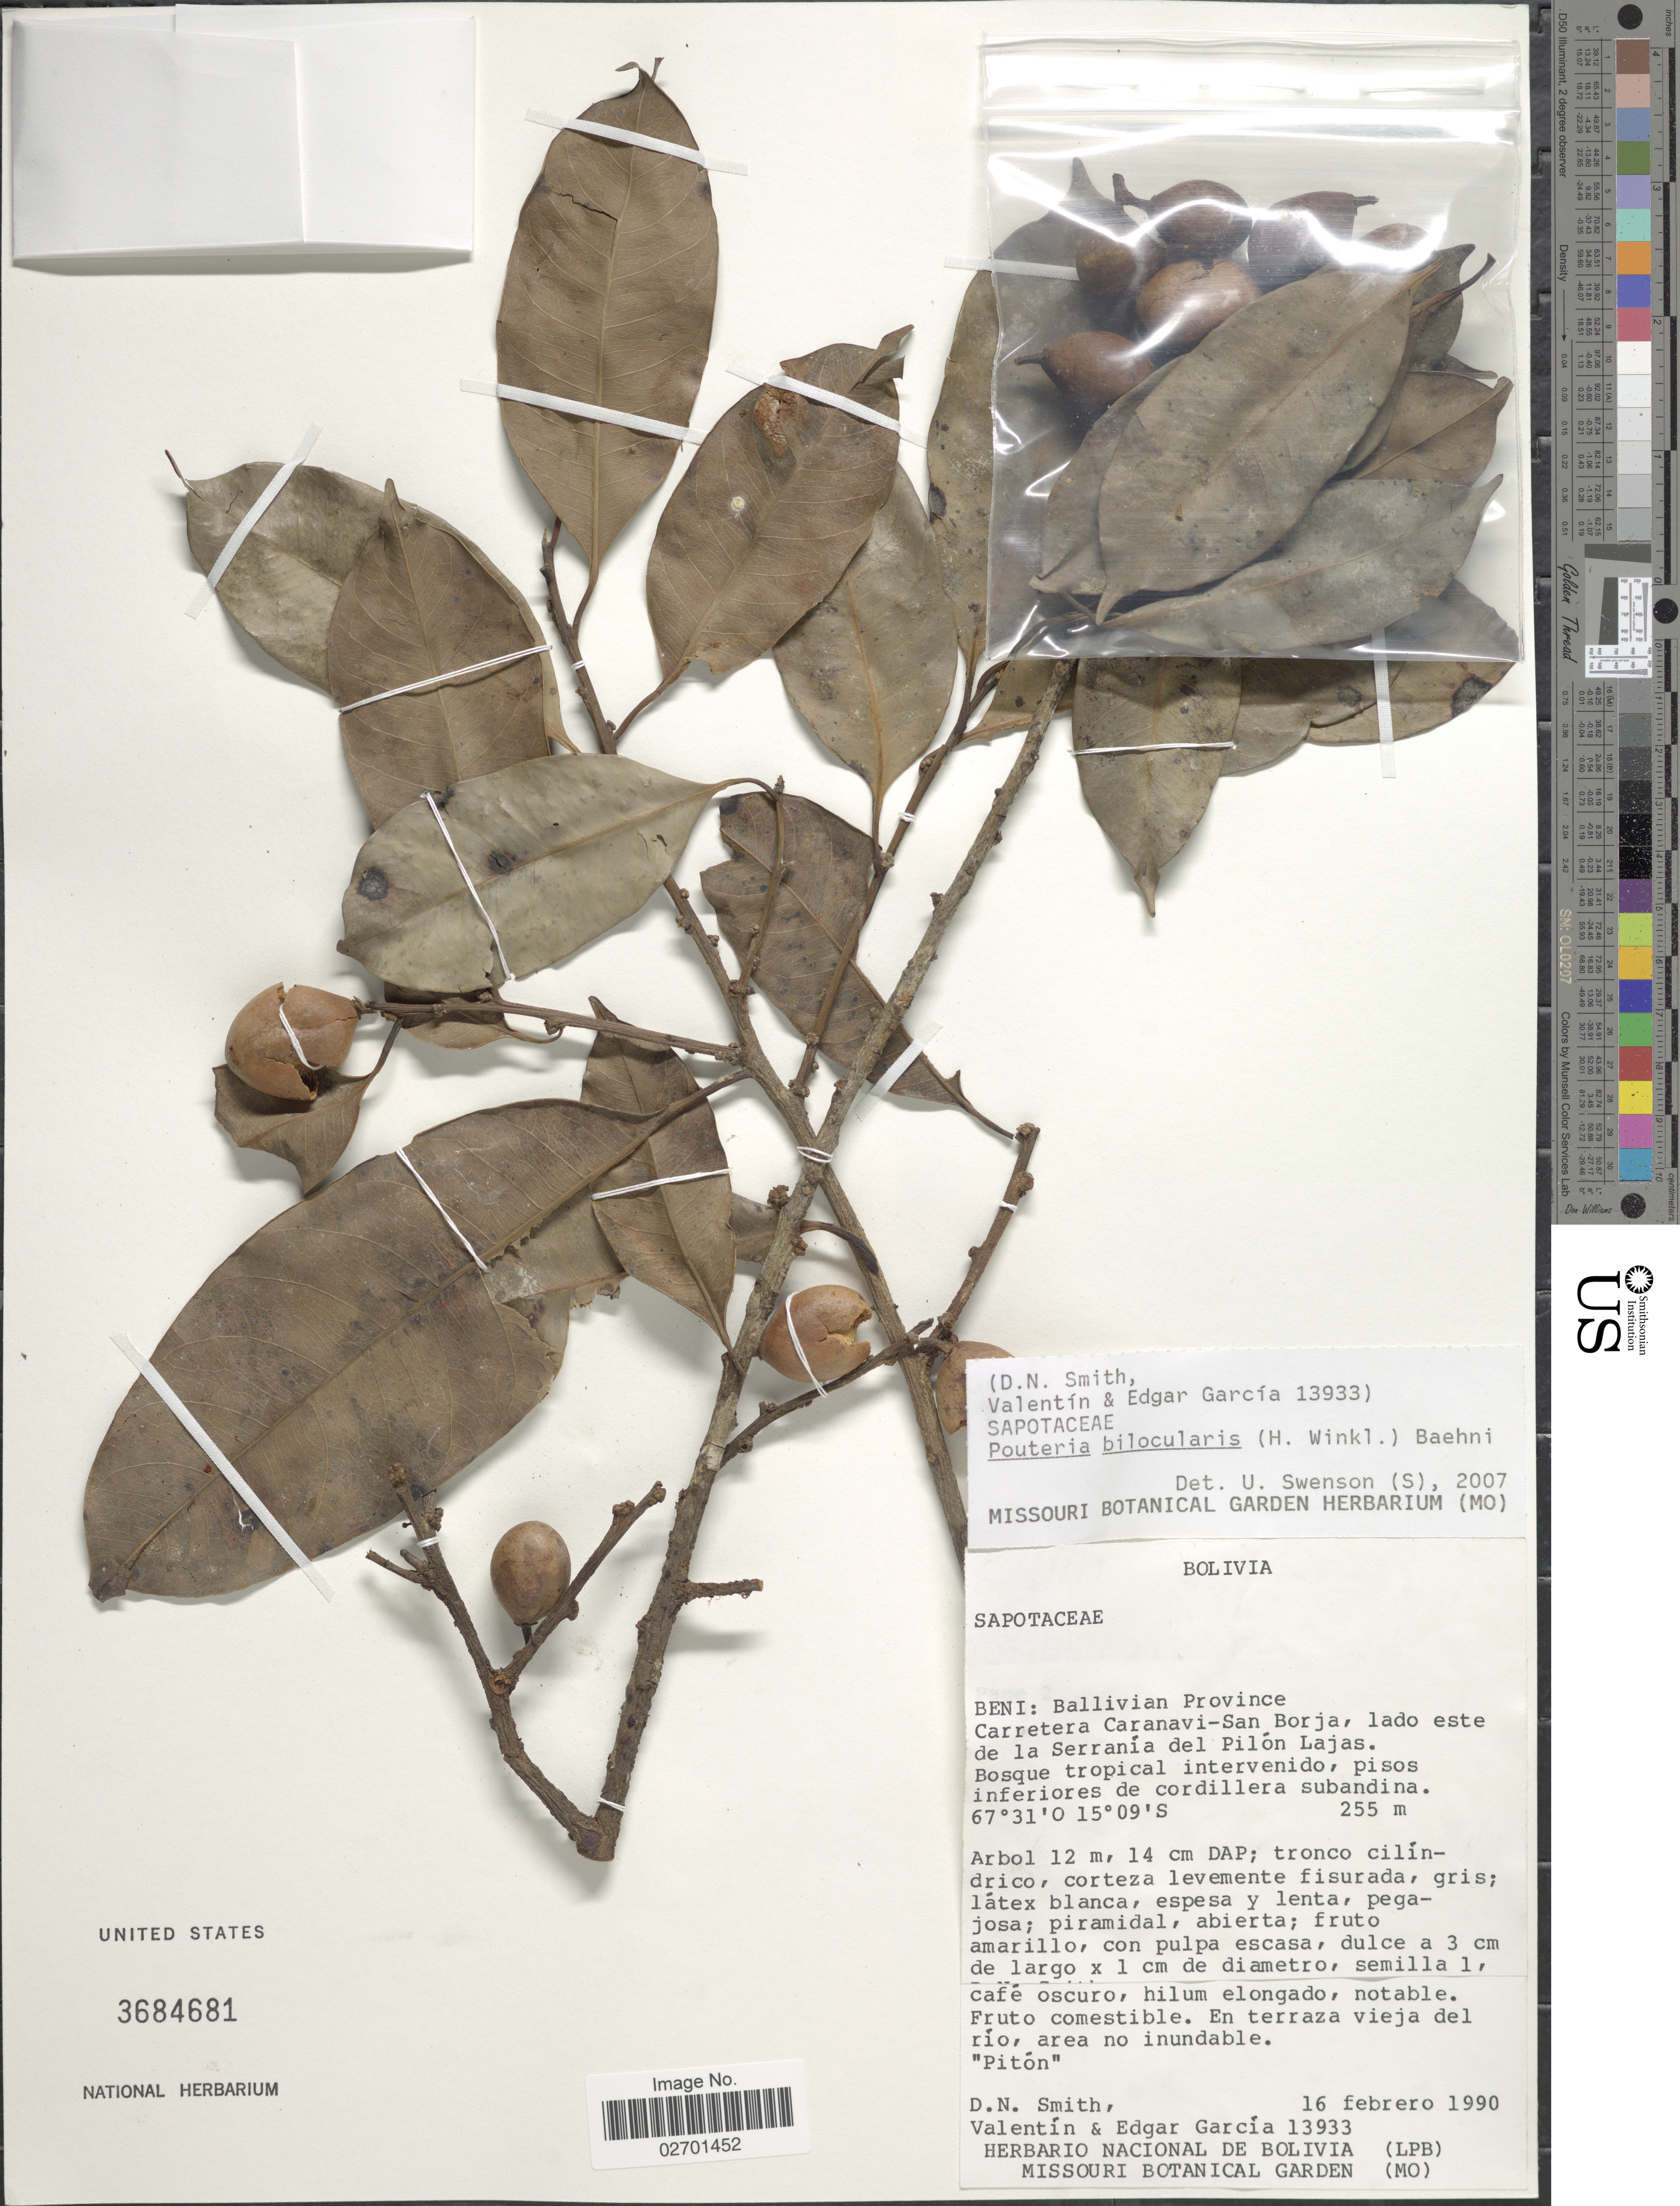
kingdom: Plantae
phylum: Tracheophyta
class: Magnoliopsida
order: Ericales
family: Sapotaceae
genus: Pouteria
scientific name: Pouteria bilocularis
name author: (H.J.P. Winkl.) Baehni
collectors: D. Smith, -. Valentin & E. Garcia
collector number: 13933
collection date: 1990-02-16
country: Bolivia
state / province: Beni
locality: Ballivian Province, Carretera Caranavi-San Borja, lado este de la Serrania del Pilon Lajas.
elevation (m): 255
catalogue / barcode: US 3684681